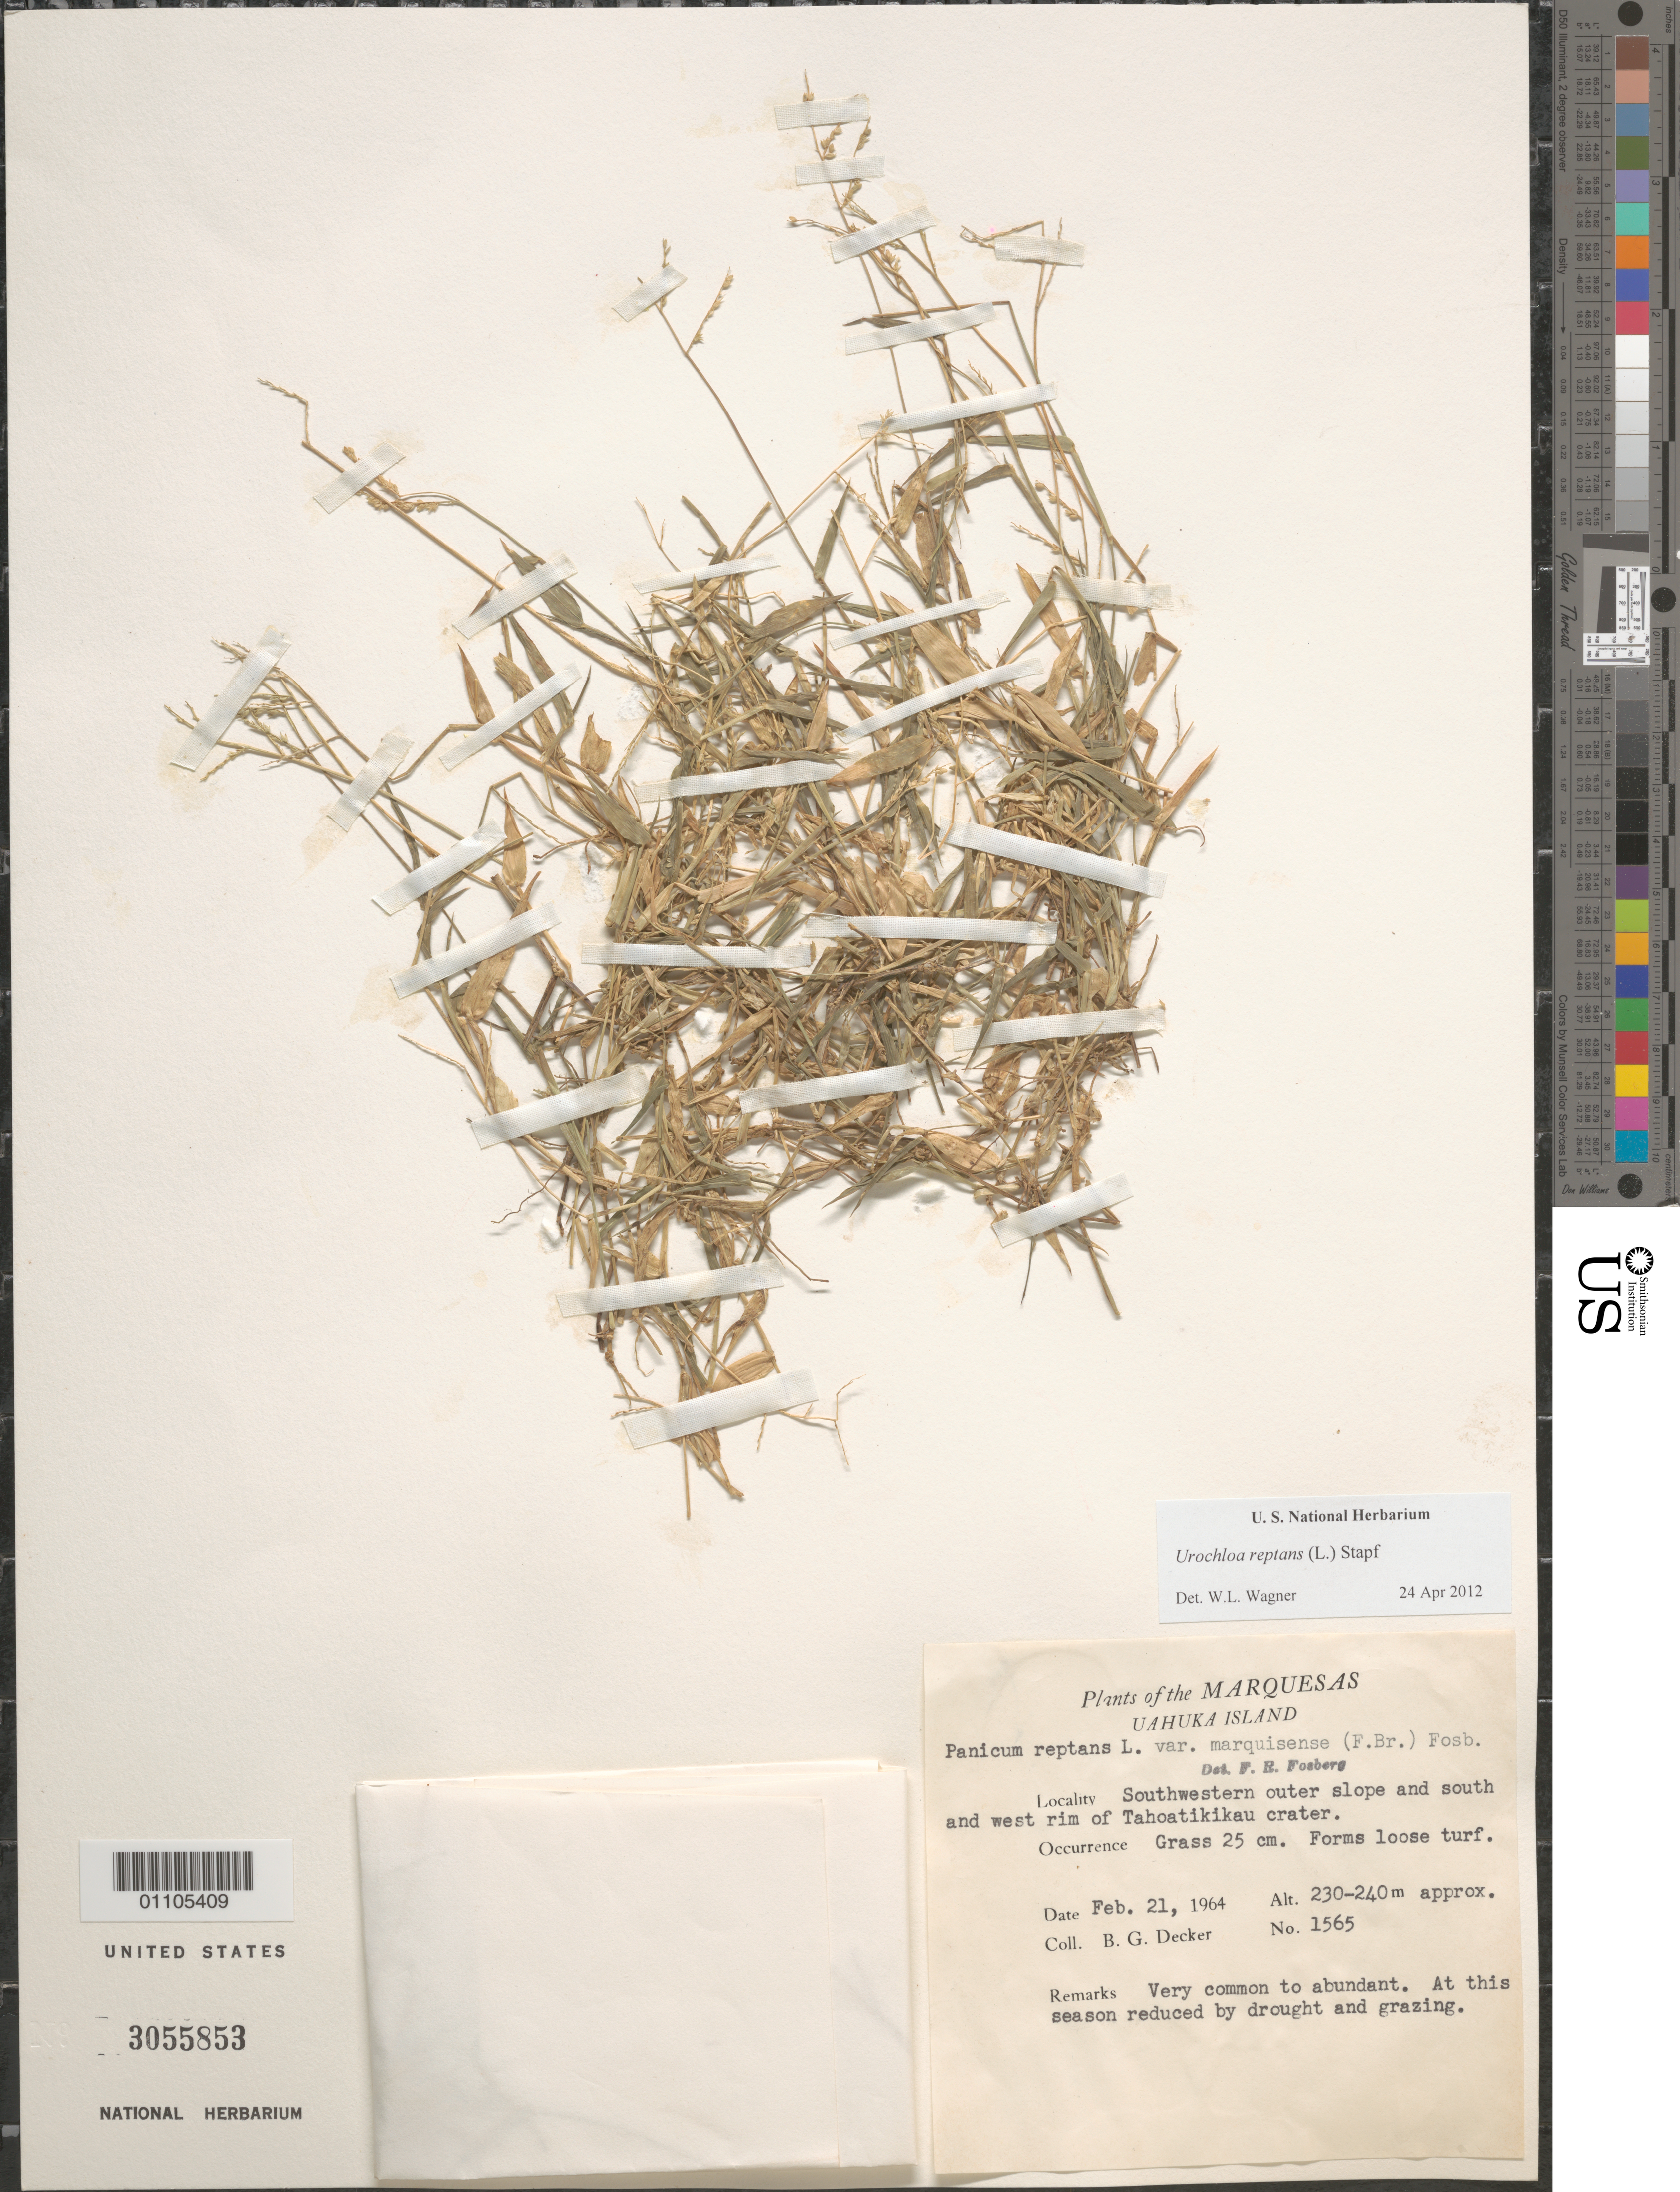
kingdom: Plantae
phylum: Tracheophyta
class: Liliopsida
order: Poales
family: Poaceae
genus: Urochloa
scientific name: Urochloa reptans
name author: (L.) Stapf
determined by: Wagner, W. L., (BOT), Smithsonian Institution - National Museum of Natural History (UNITED STATES)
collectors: B. G. Decker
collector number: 1565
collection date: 1964-02-21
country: French Polynesia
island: Ua Huka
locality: SW outer slope and S and W rims of Tahoatikikau crater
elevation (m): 230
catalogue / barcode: US 3055853